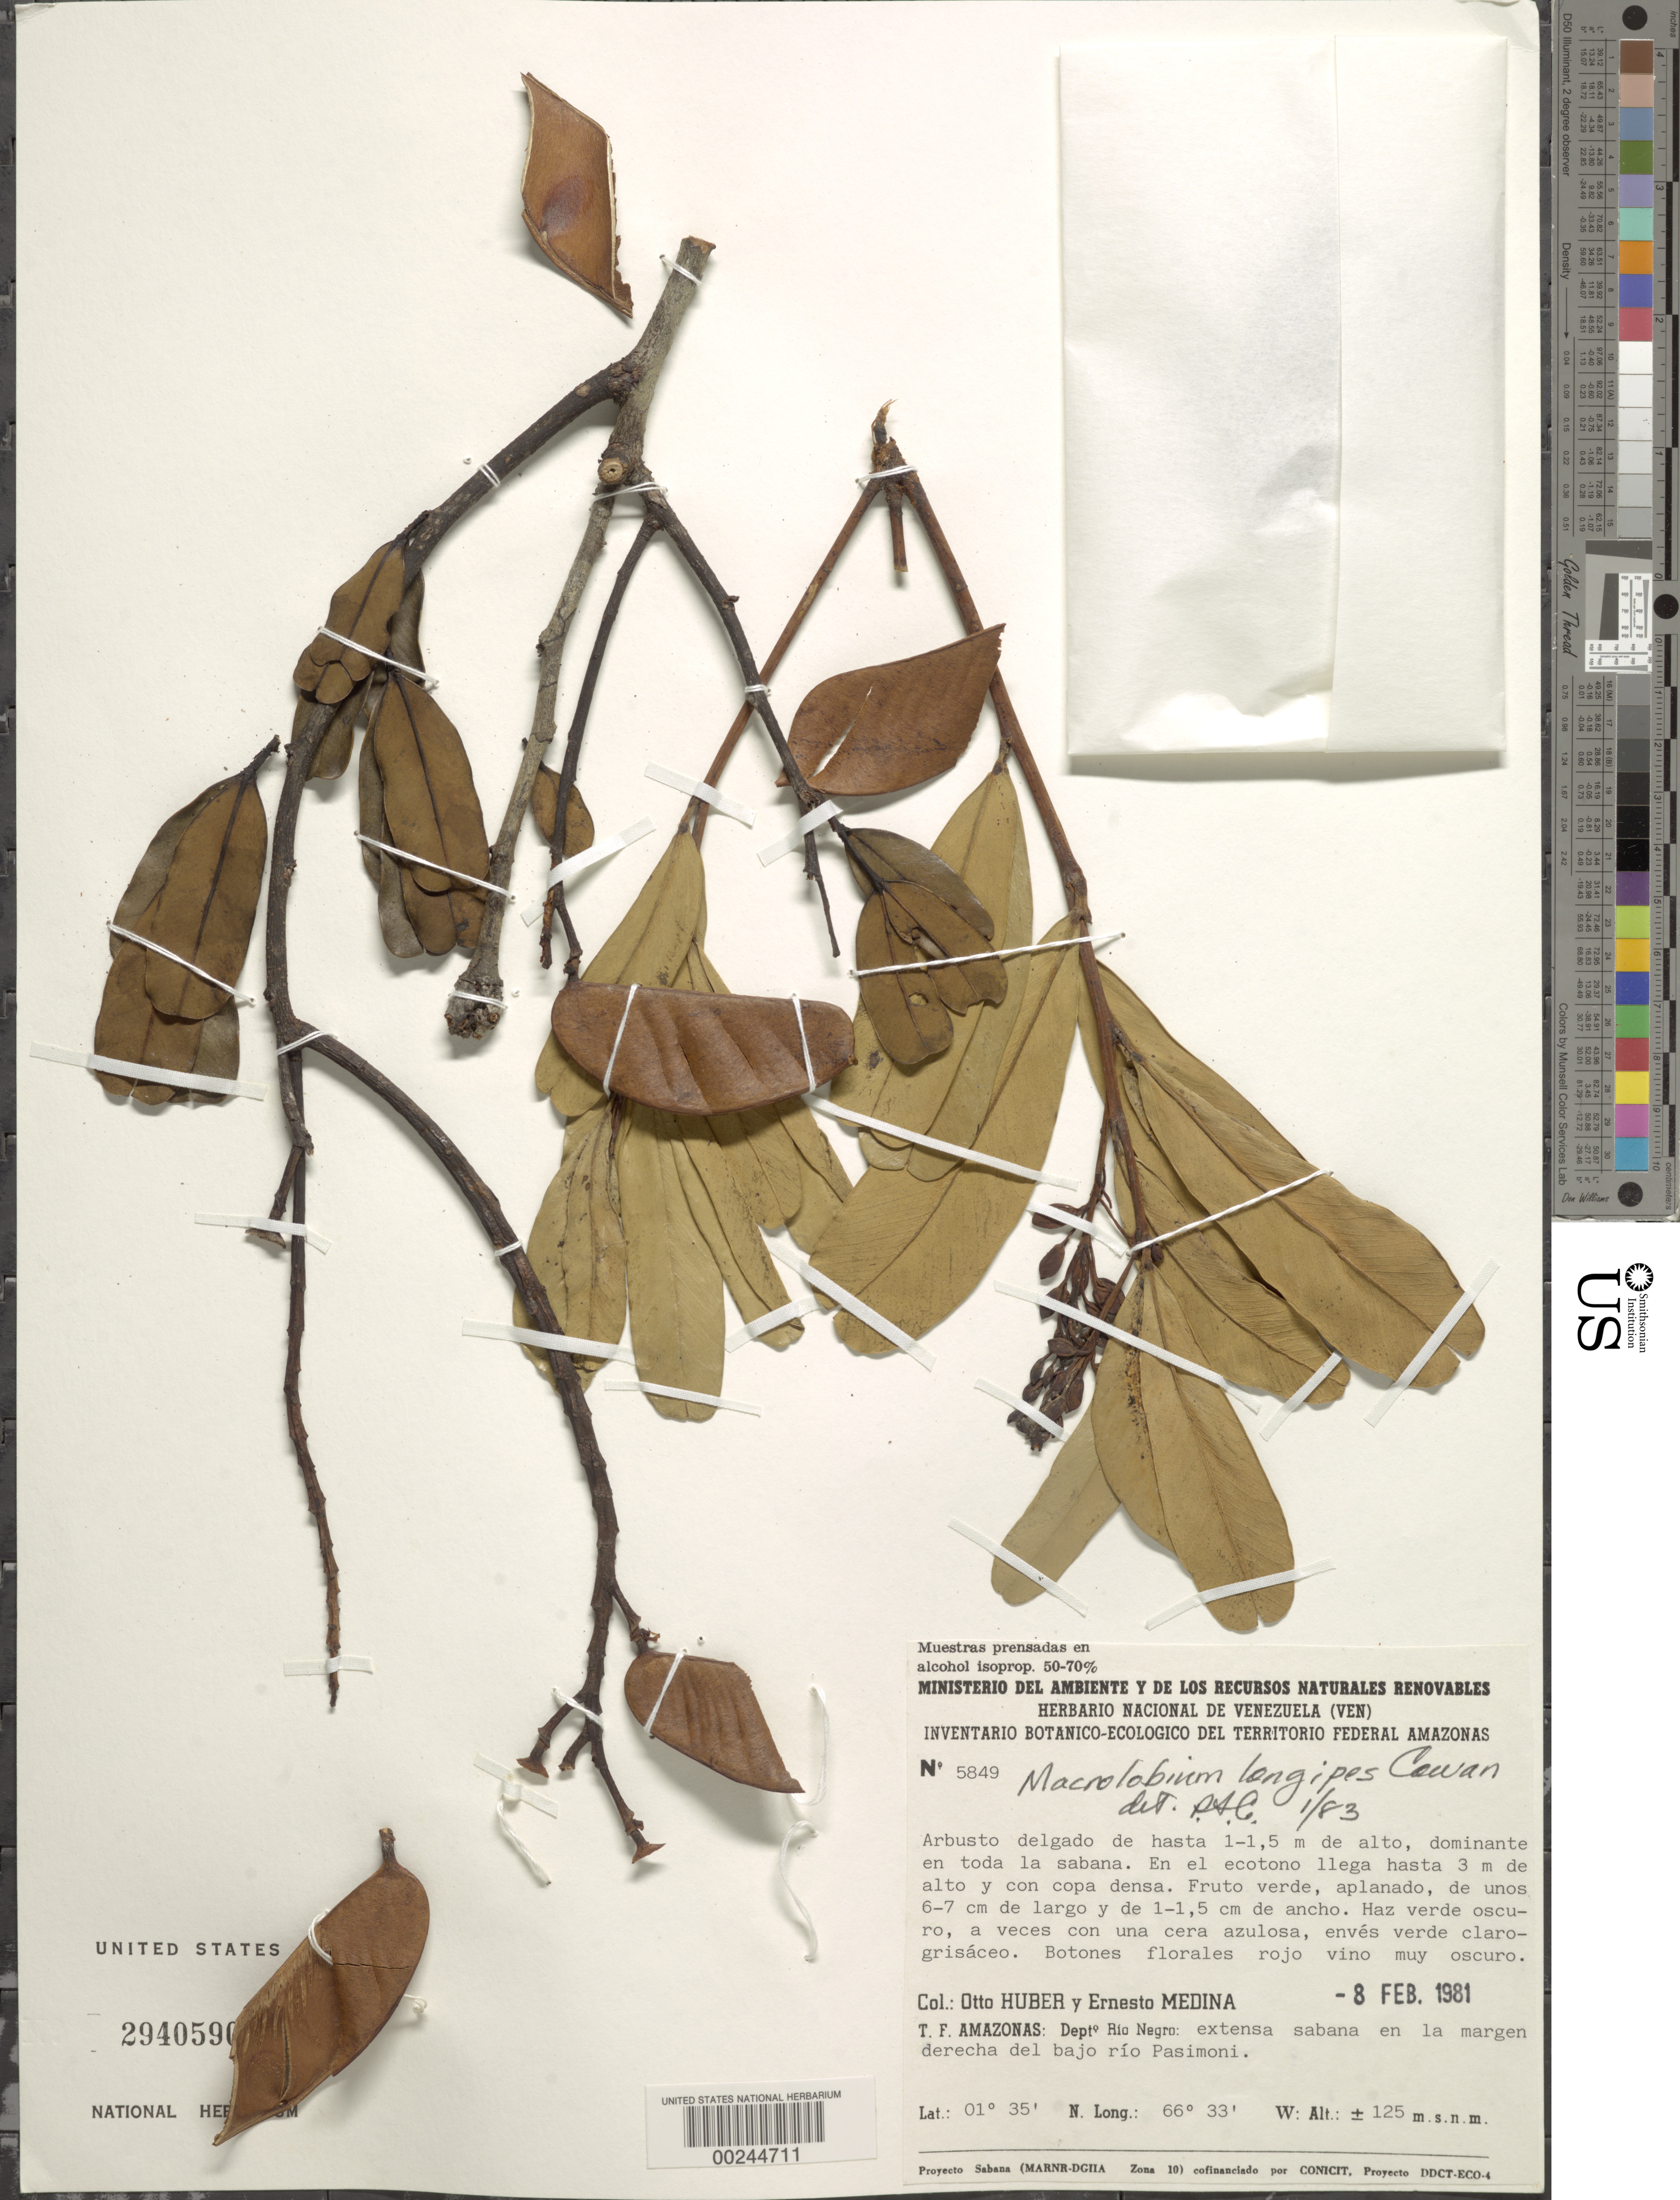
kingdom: Plantae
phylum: Tracheophyta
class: Magnoliopsida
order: Fabales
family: Fabaceae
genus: Macrolobium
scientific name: Macrolobium longipes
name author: R.S. Cowan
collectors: O. Huber & E. Medina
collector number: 5849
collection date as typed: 08 Feb 1981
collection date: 1981-02-08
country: Venezuela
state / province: Amazonas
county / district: Rio Negro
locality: Right edge (e) of the bank of rio pasimoni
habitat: Extensive savanna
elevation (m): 100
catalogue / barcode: US 2940590